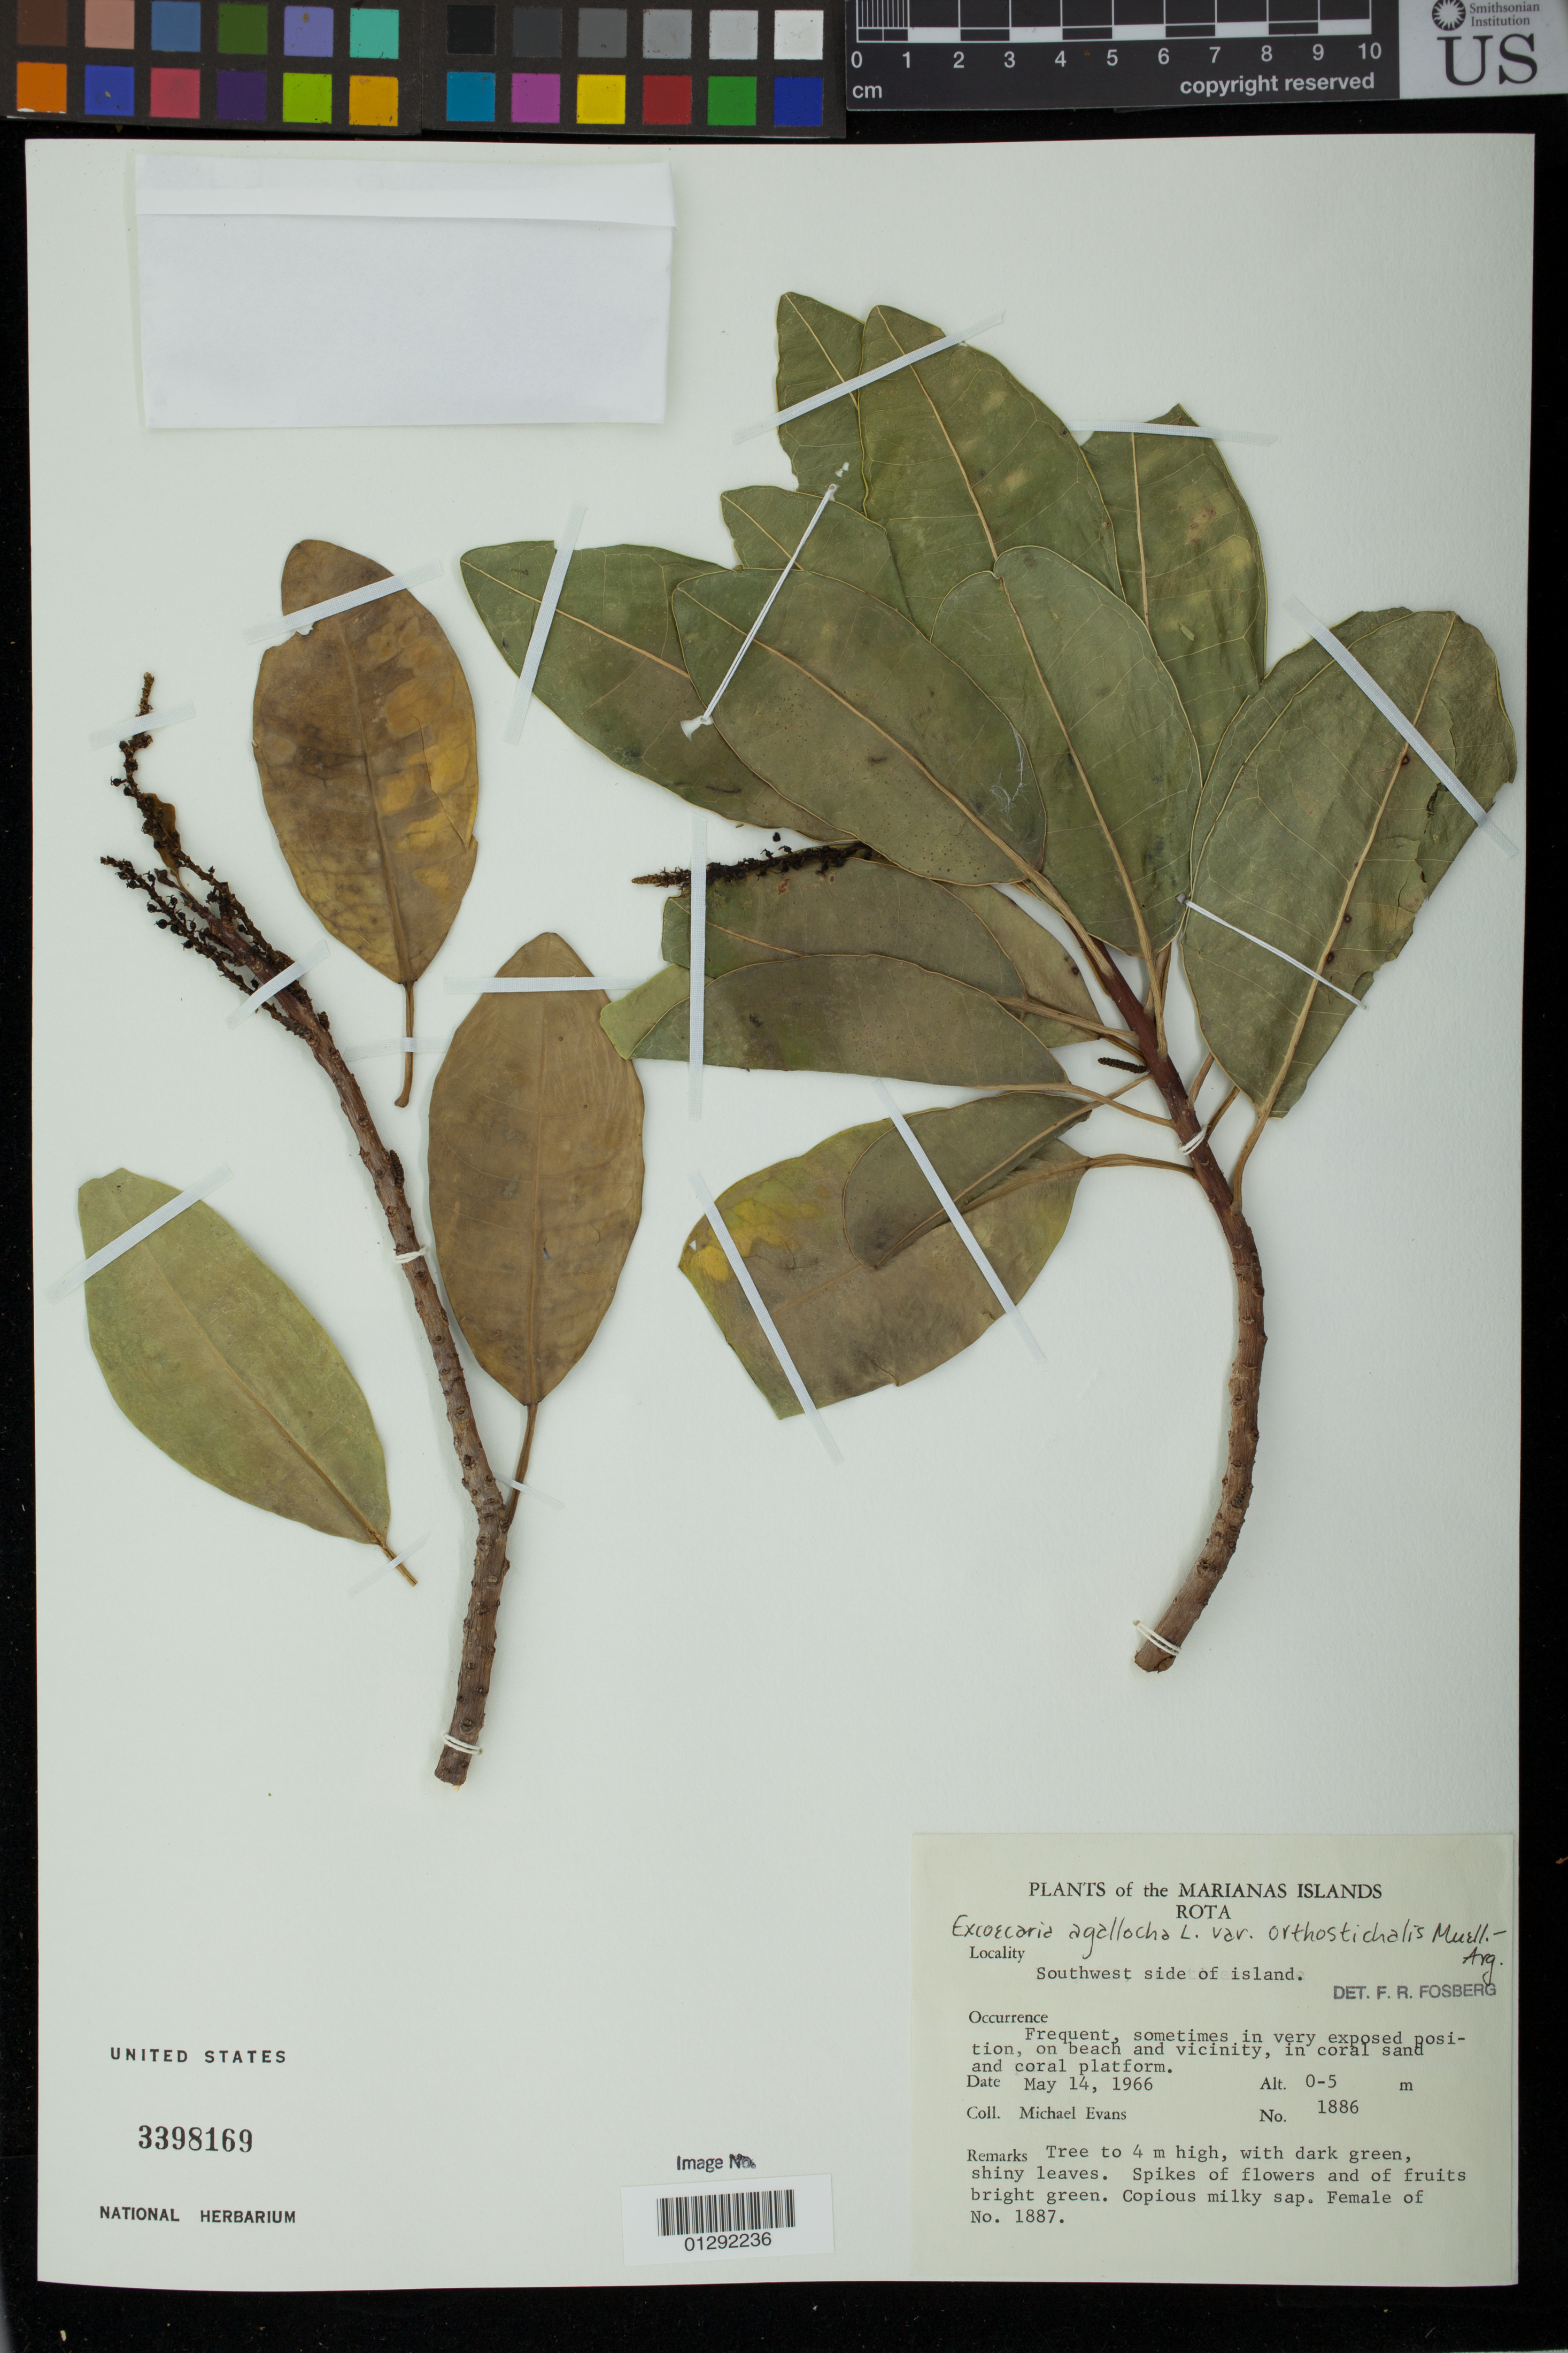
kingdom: Plantae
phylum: Tracheophyta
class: Magnoliopsida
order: Malpighiales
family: Euphorbiaceae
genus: Excoecaria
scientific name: Excoecaria agallocha var. orthostichalis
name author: Müll. Arg.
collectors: M. Evans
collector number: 1886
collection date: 1966-05-14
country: Northern Mariana Islands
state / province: Rota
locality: Southwest side of island.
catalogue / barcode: US 3398169